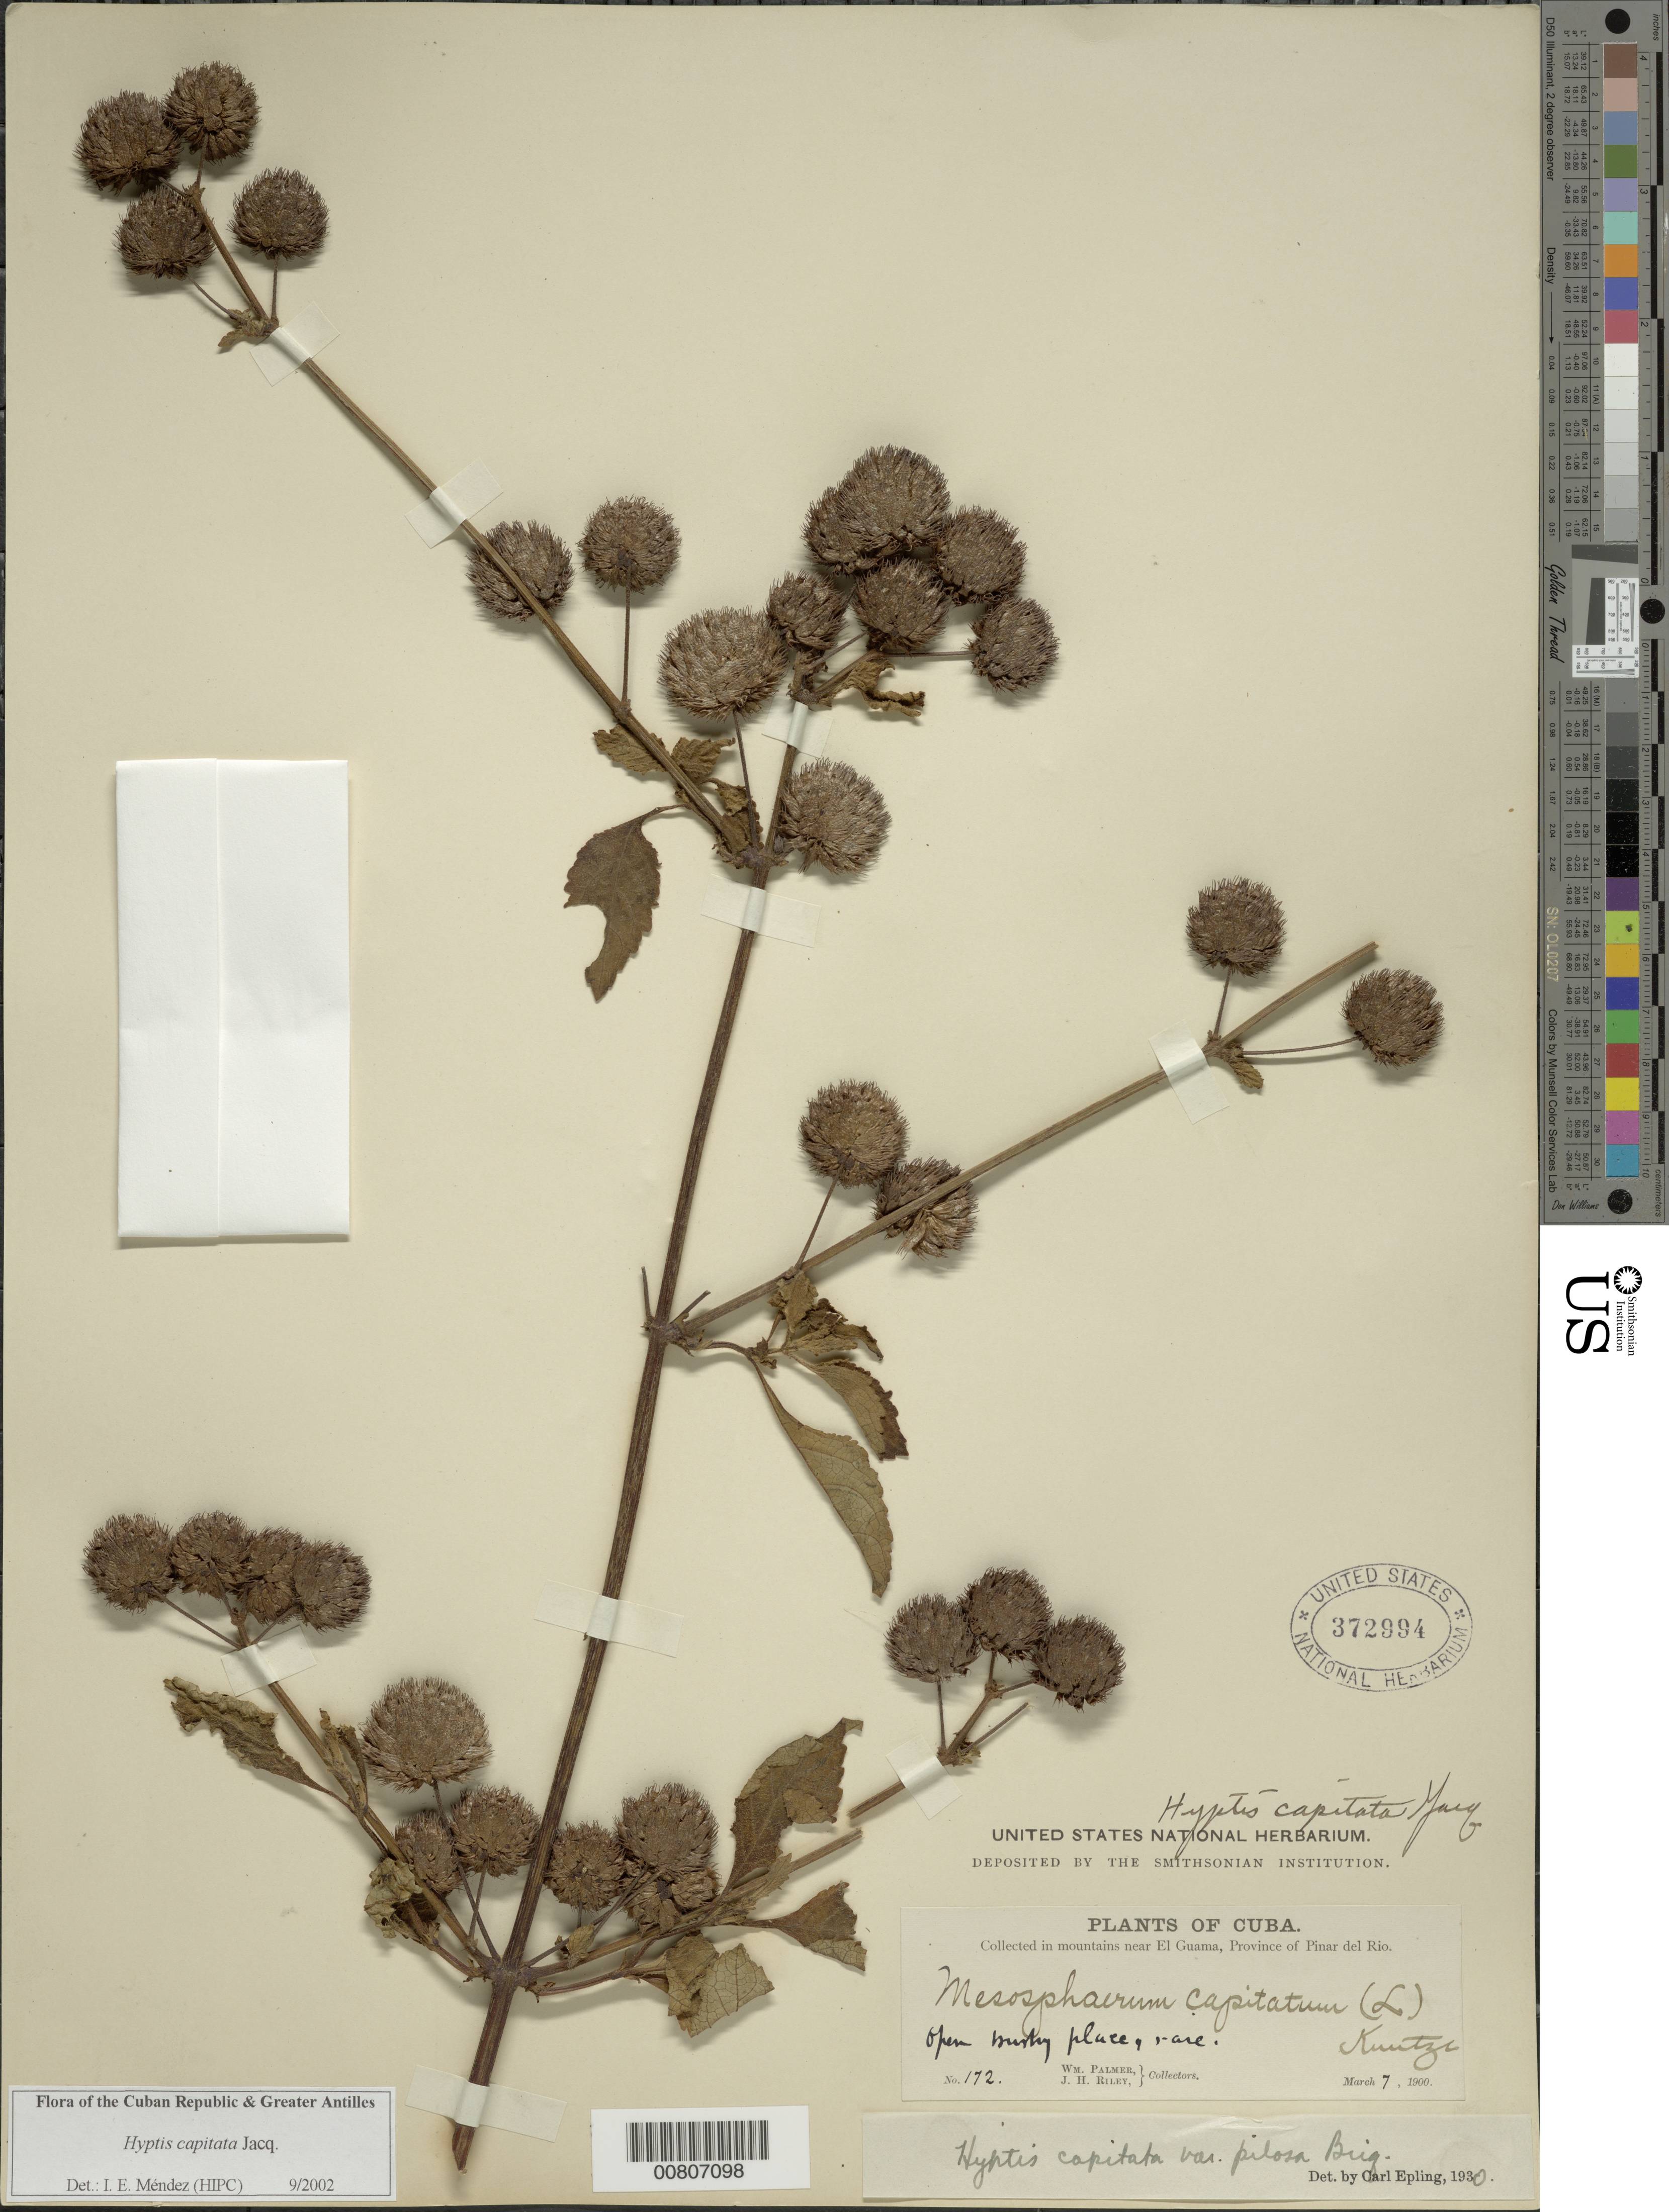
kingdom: Plantae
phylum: Tracheophyta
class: Magnoliopsida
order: Lamiales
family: Lamiaceae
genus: Hyptis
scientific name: Hyptis capitata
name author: Jacq.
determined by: Méndez, Isidro E., (HIPC)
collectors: W. Palmer & J. H. Riley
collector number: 172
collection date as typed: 07 Mar 1900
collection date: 1900-03-07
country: Cuba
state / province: Pinar del Rio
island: Cuba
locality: El Guama, near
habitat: Mountains, open rocky place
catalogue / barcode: US 372994